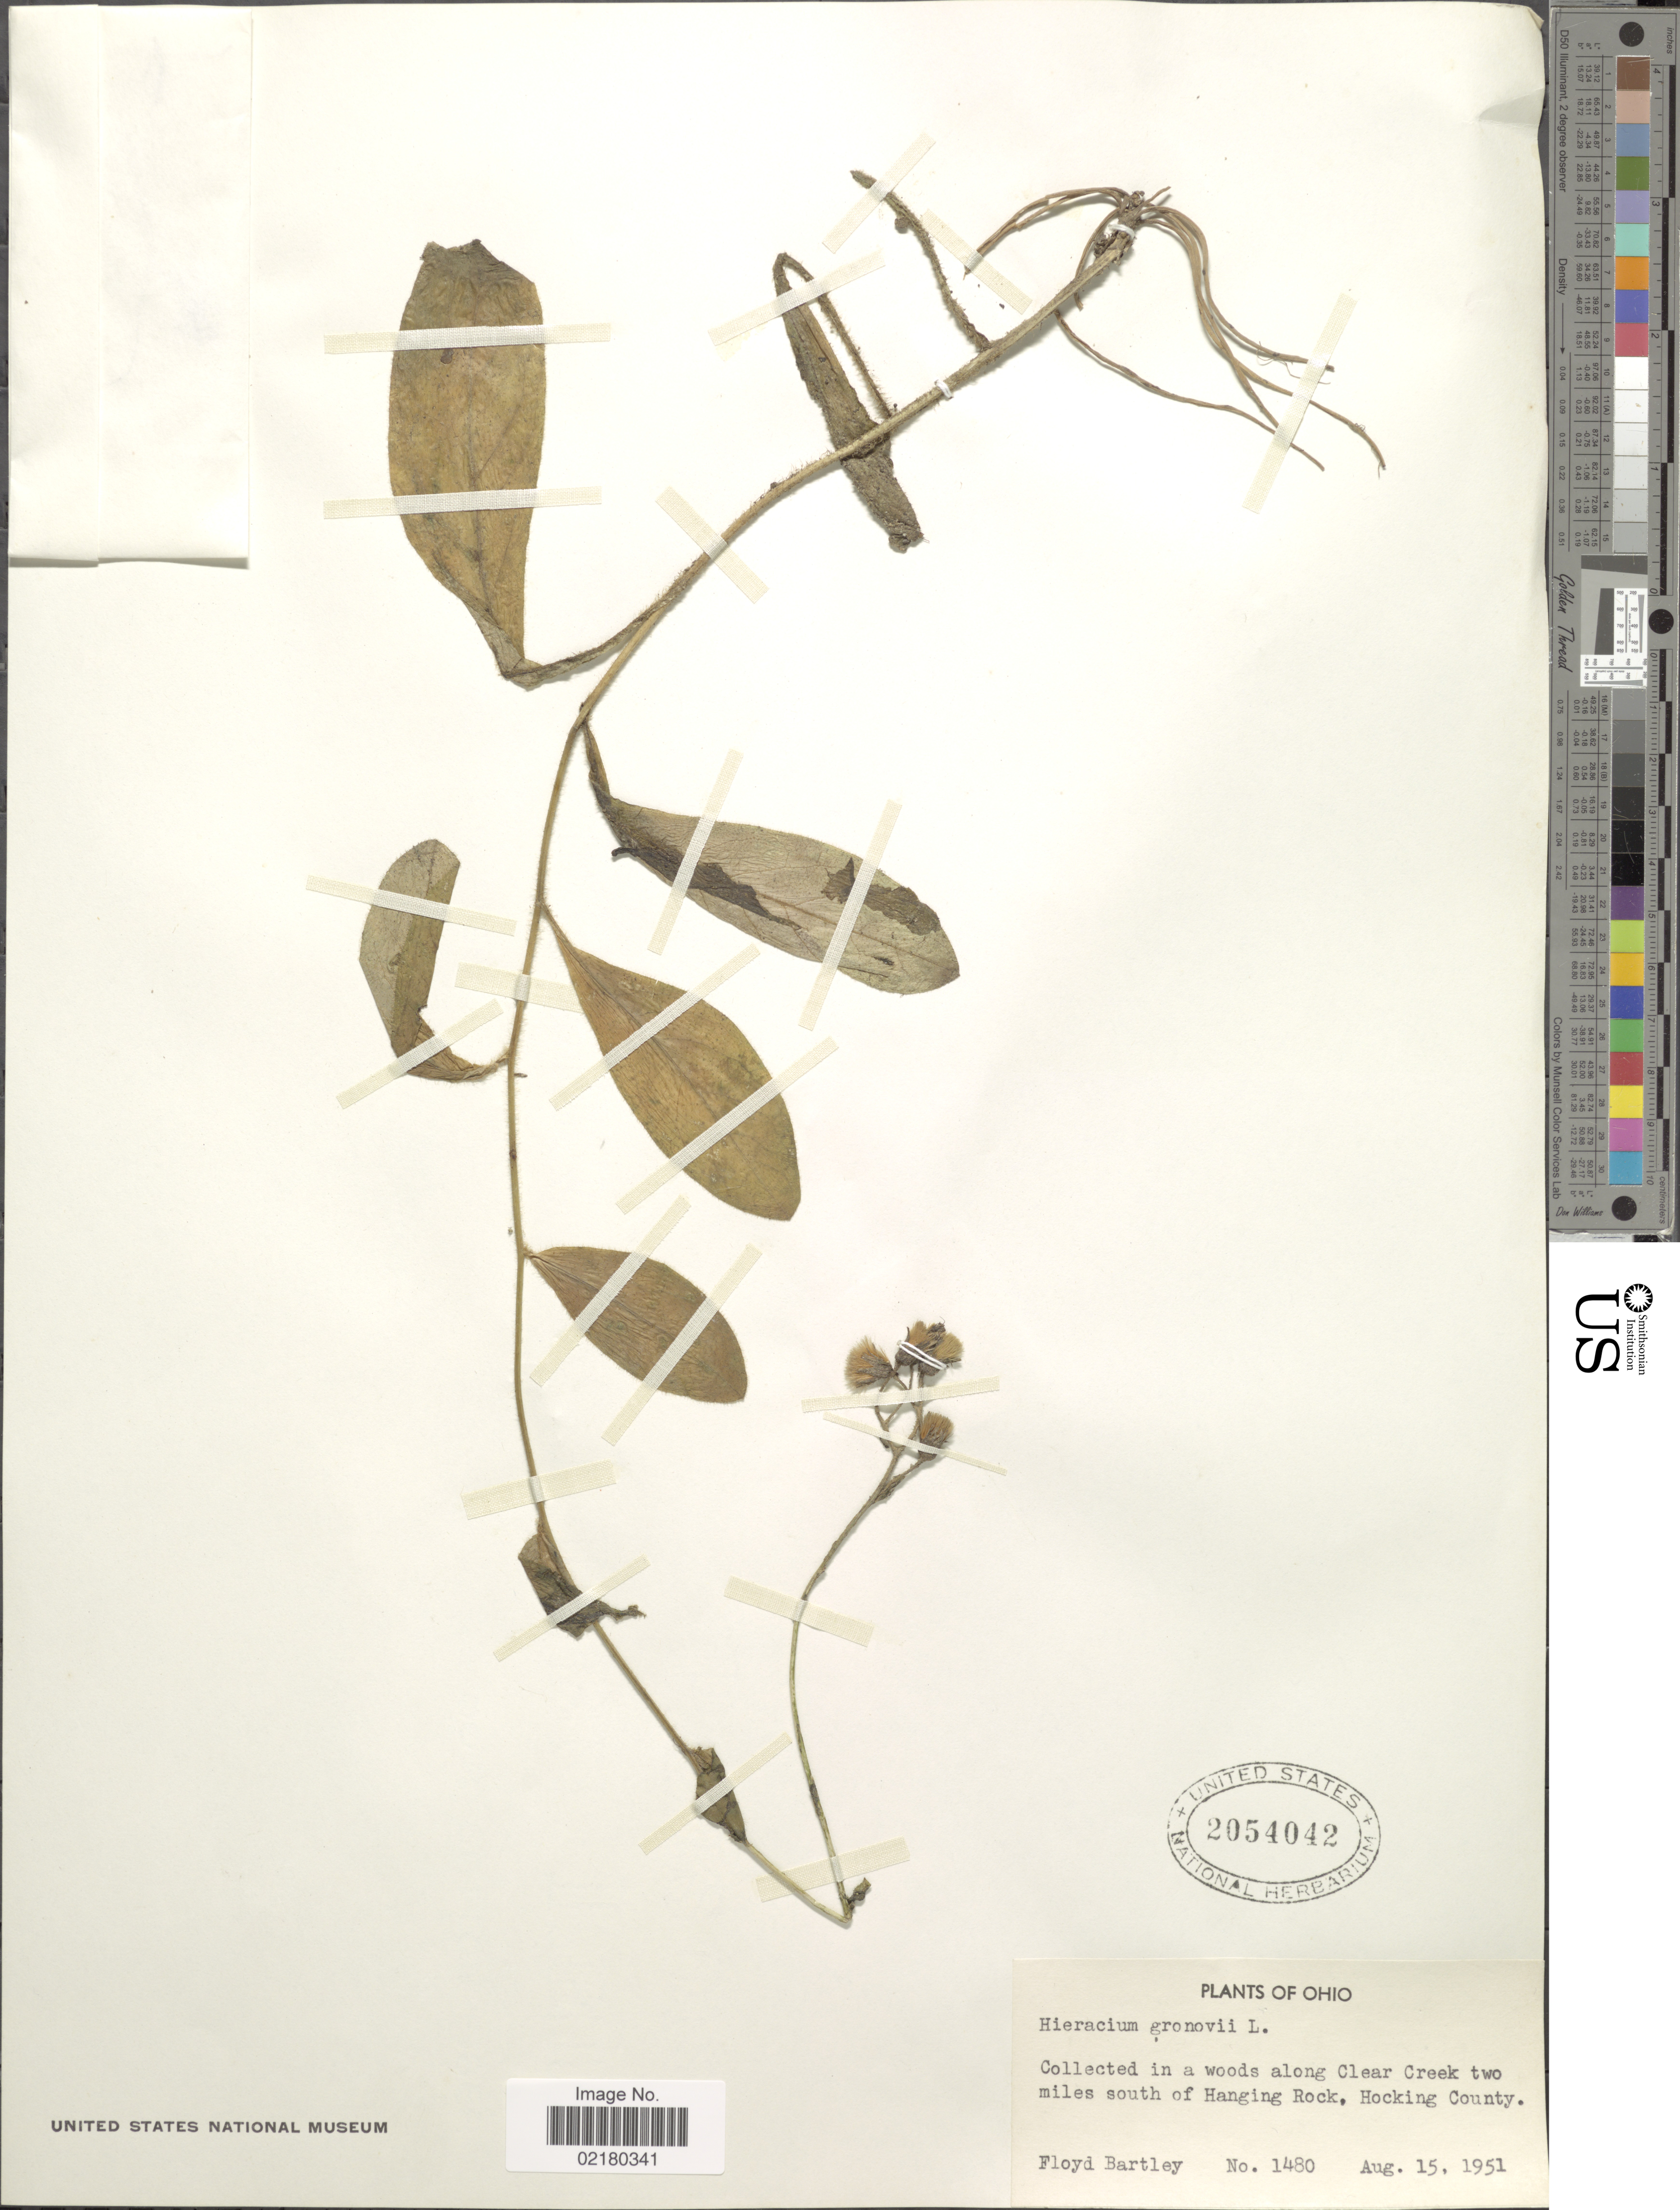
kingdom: Plantae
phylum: Tracheophyta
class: Magnoliopsida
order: Asterales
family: Asteraceae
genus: Hieracium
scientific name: Hieracium gronovii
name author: L.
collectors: F. Bartley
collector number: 1480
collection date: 1951-08-15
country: United States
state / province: Ohio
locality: In a woods along Clear Creek two miles south of Hanging Rock, Hocking County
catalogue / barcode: US 2054042